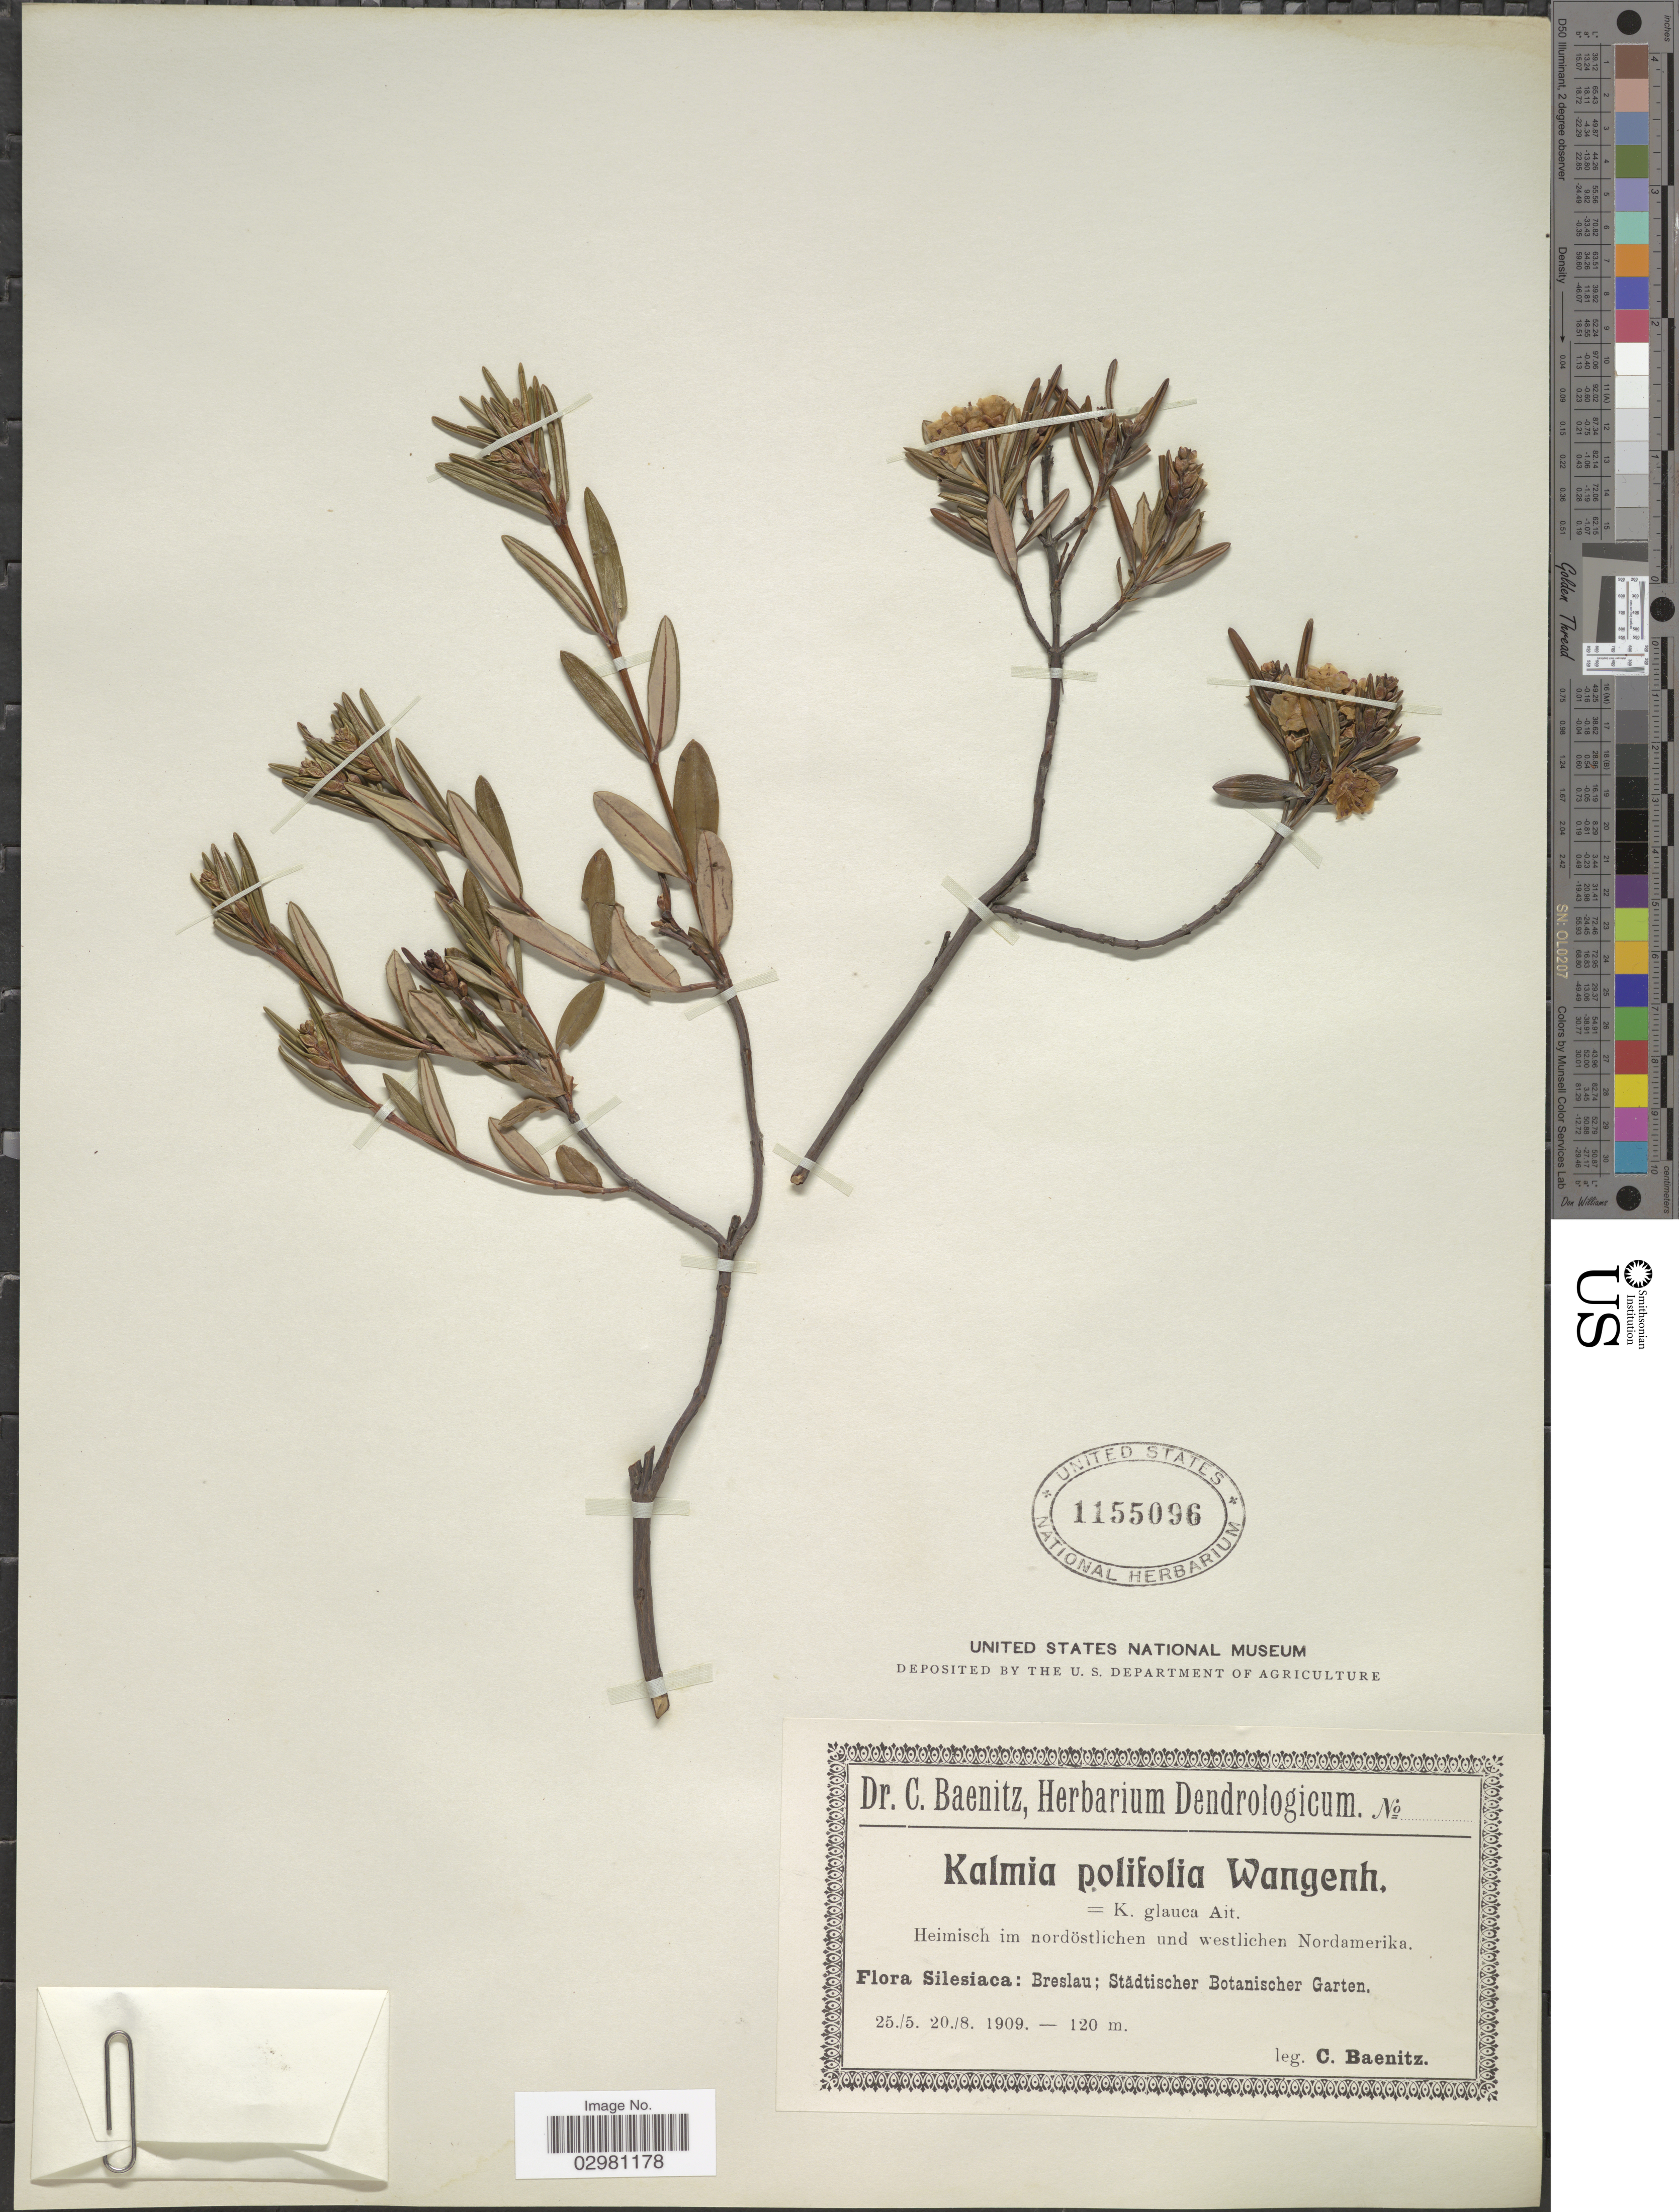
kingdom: Plantae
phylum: Tracheophyta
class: Magnoliopsida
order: Ericales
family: Ericaceae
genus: Kalmia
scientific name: Kalmia polifolia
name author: Wangenh.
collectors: C. G. Baenitz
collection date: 1909-05-25/1909-08-20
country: Poland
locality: Silesiaca: Breslau; Städtischer Botanischer Garten.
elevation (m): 120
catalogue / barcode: US 1155096